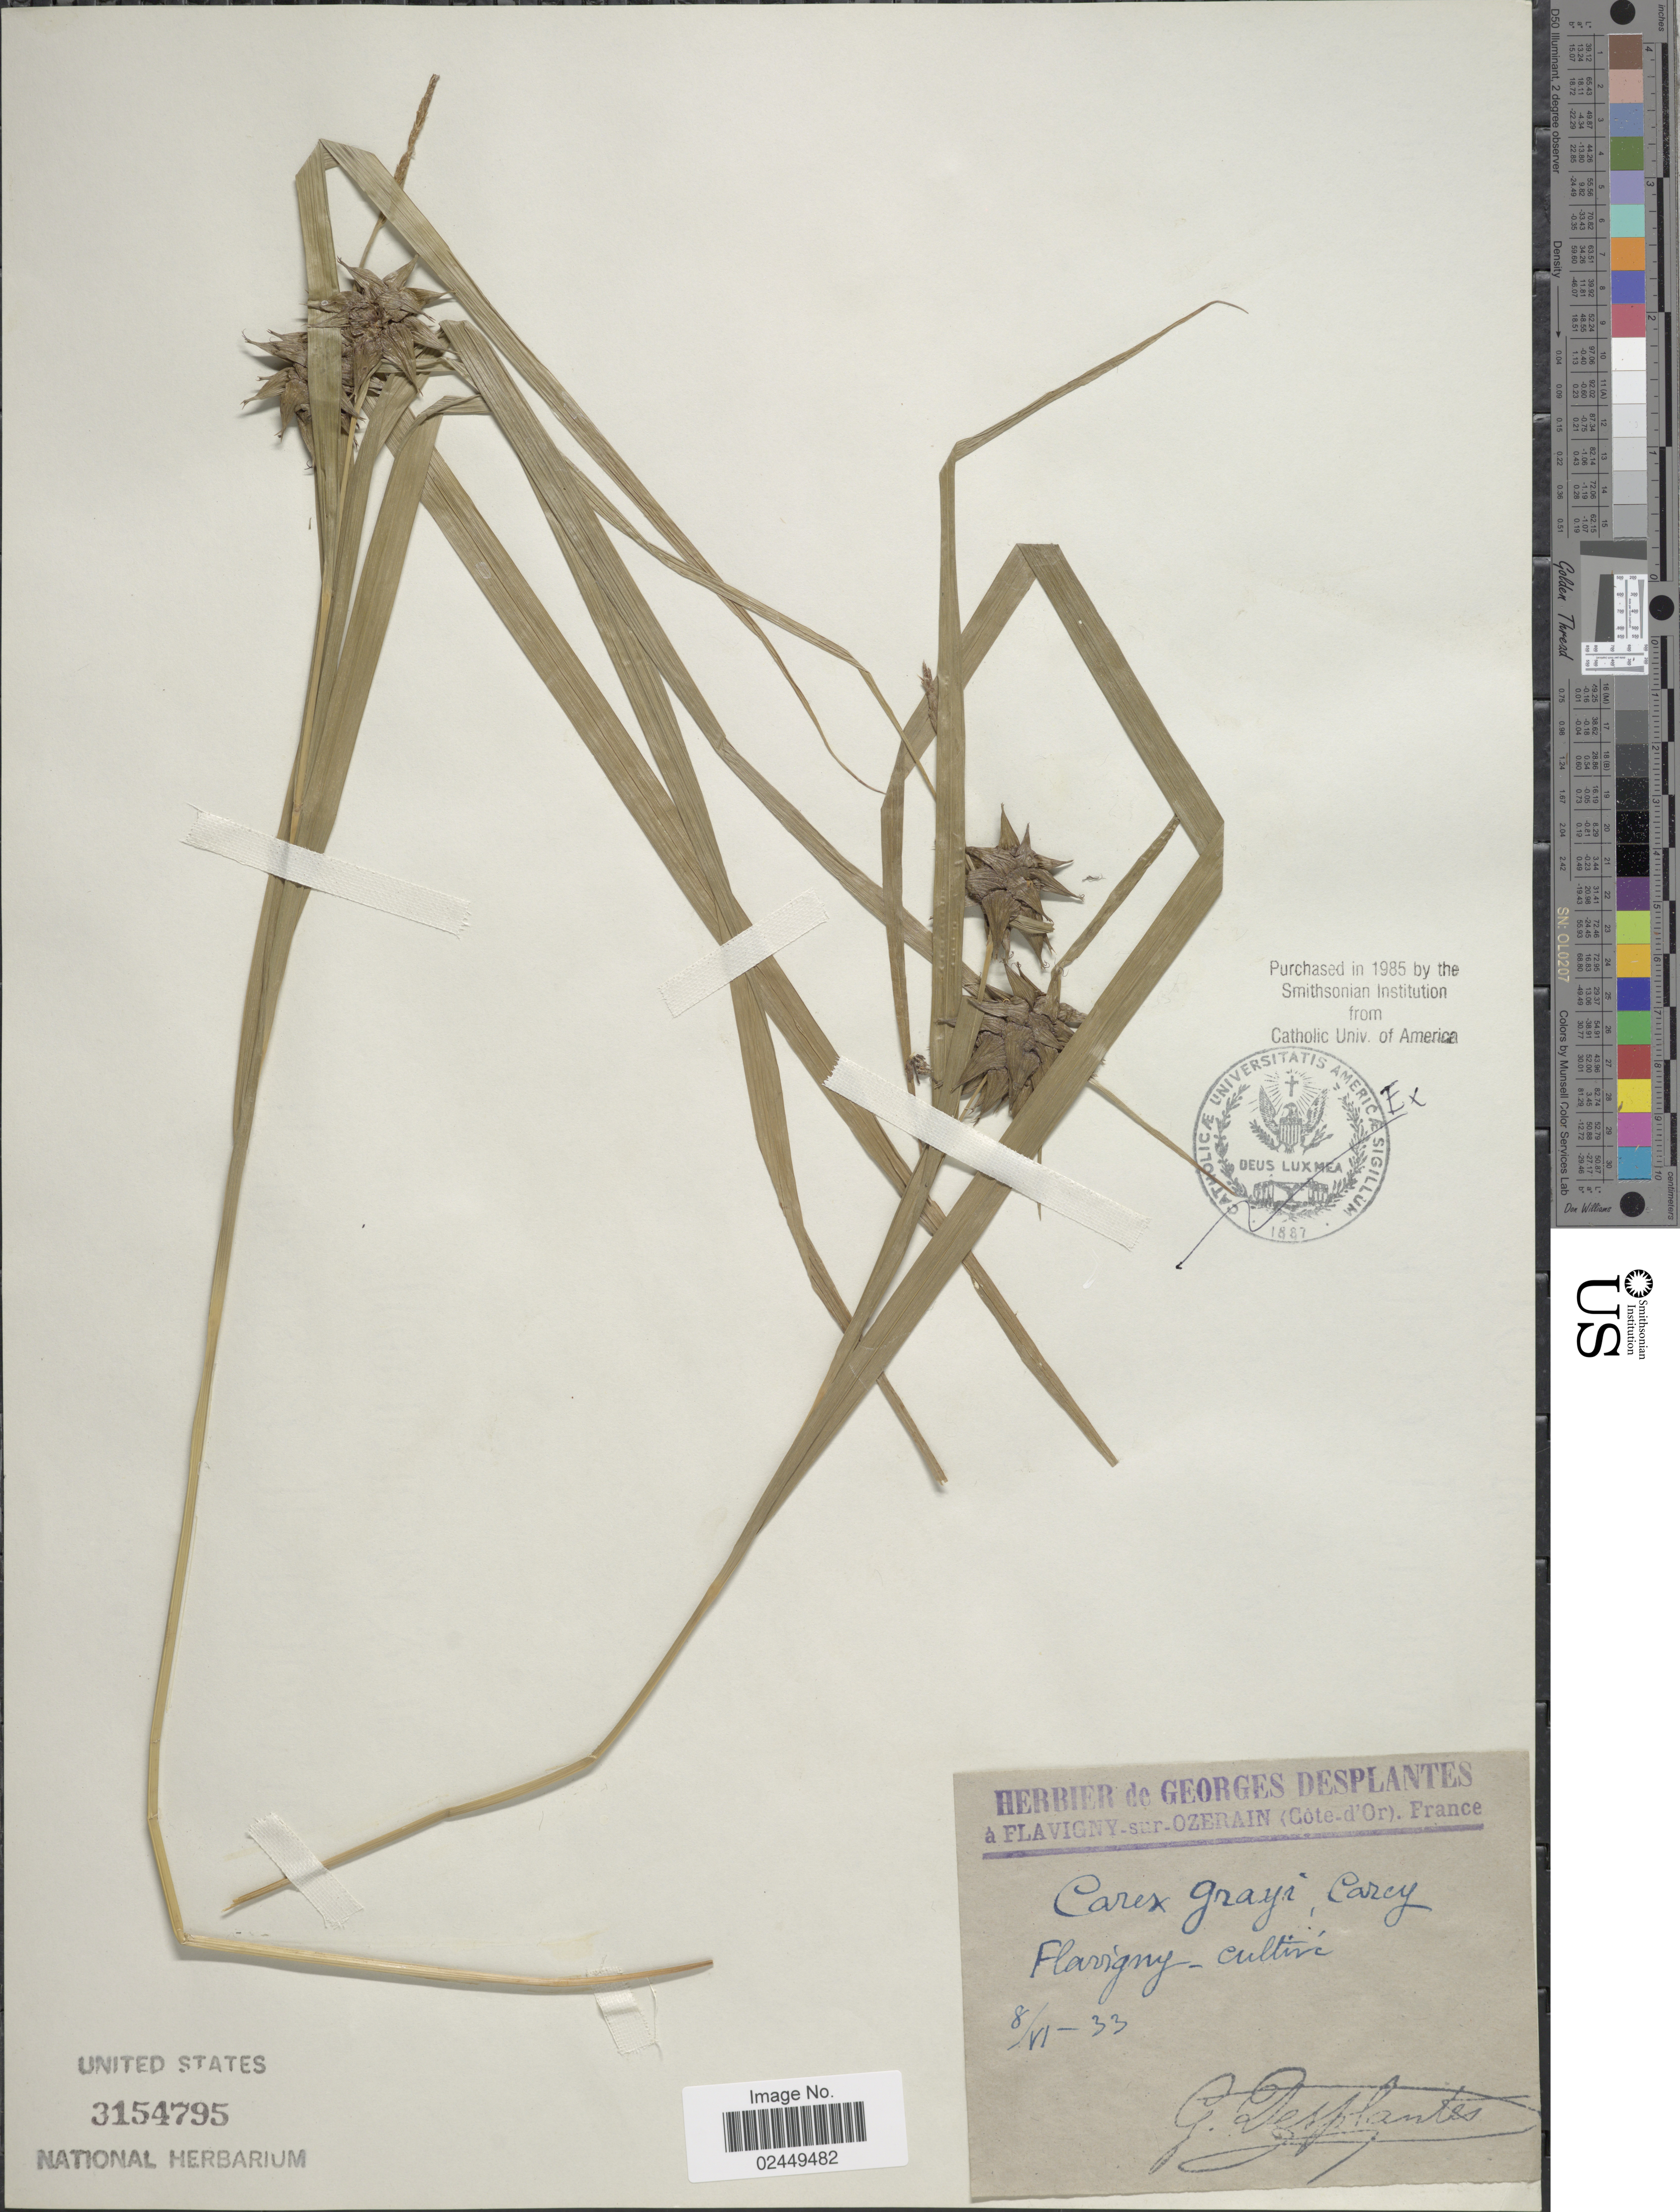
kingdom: Plantae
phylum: Tracheophyta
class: Liliopsida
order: Poales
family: Cyperaceae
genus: Carex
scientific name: Carex grayi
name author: J. Carey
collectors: G. Desplantes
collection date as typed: Transcribed d/m/y: 8/6/33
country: France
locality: Falvigny - cultive.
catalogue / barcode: US 3154795